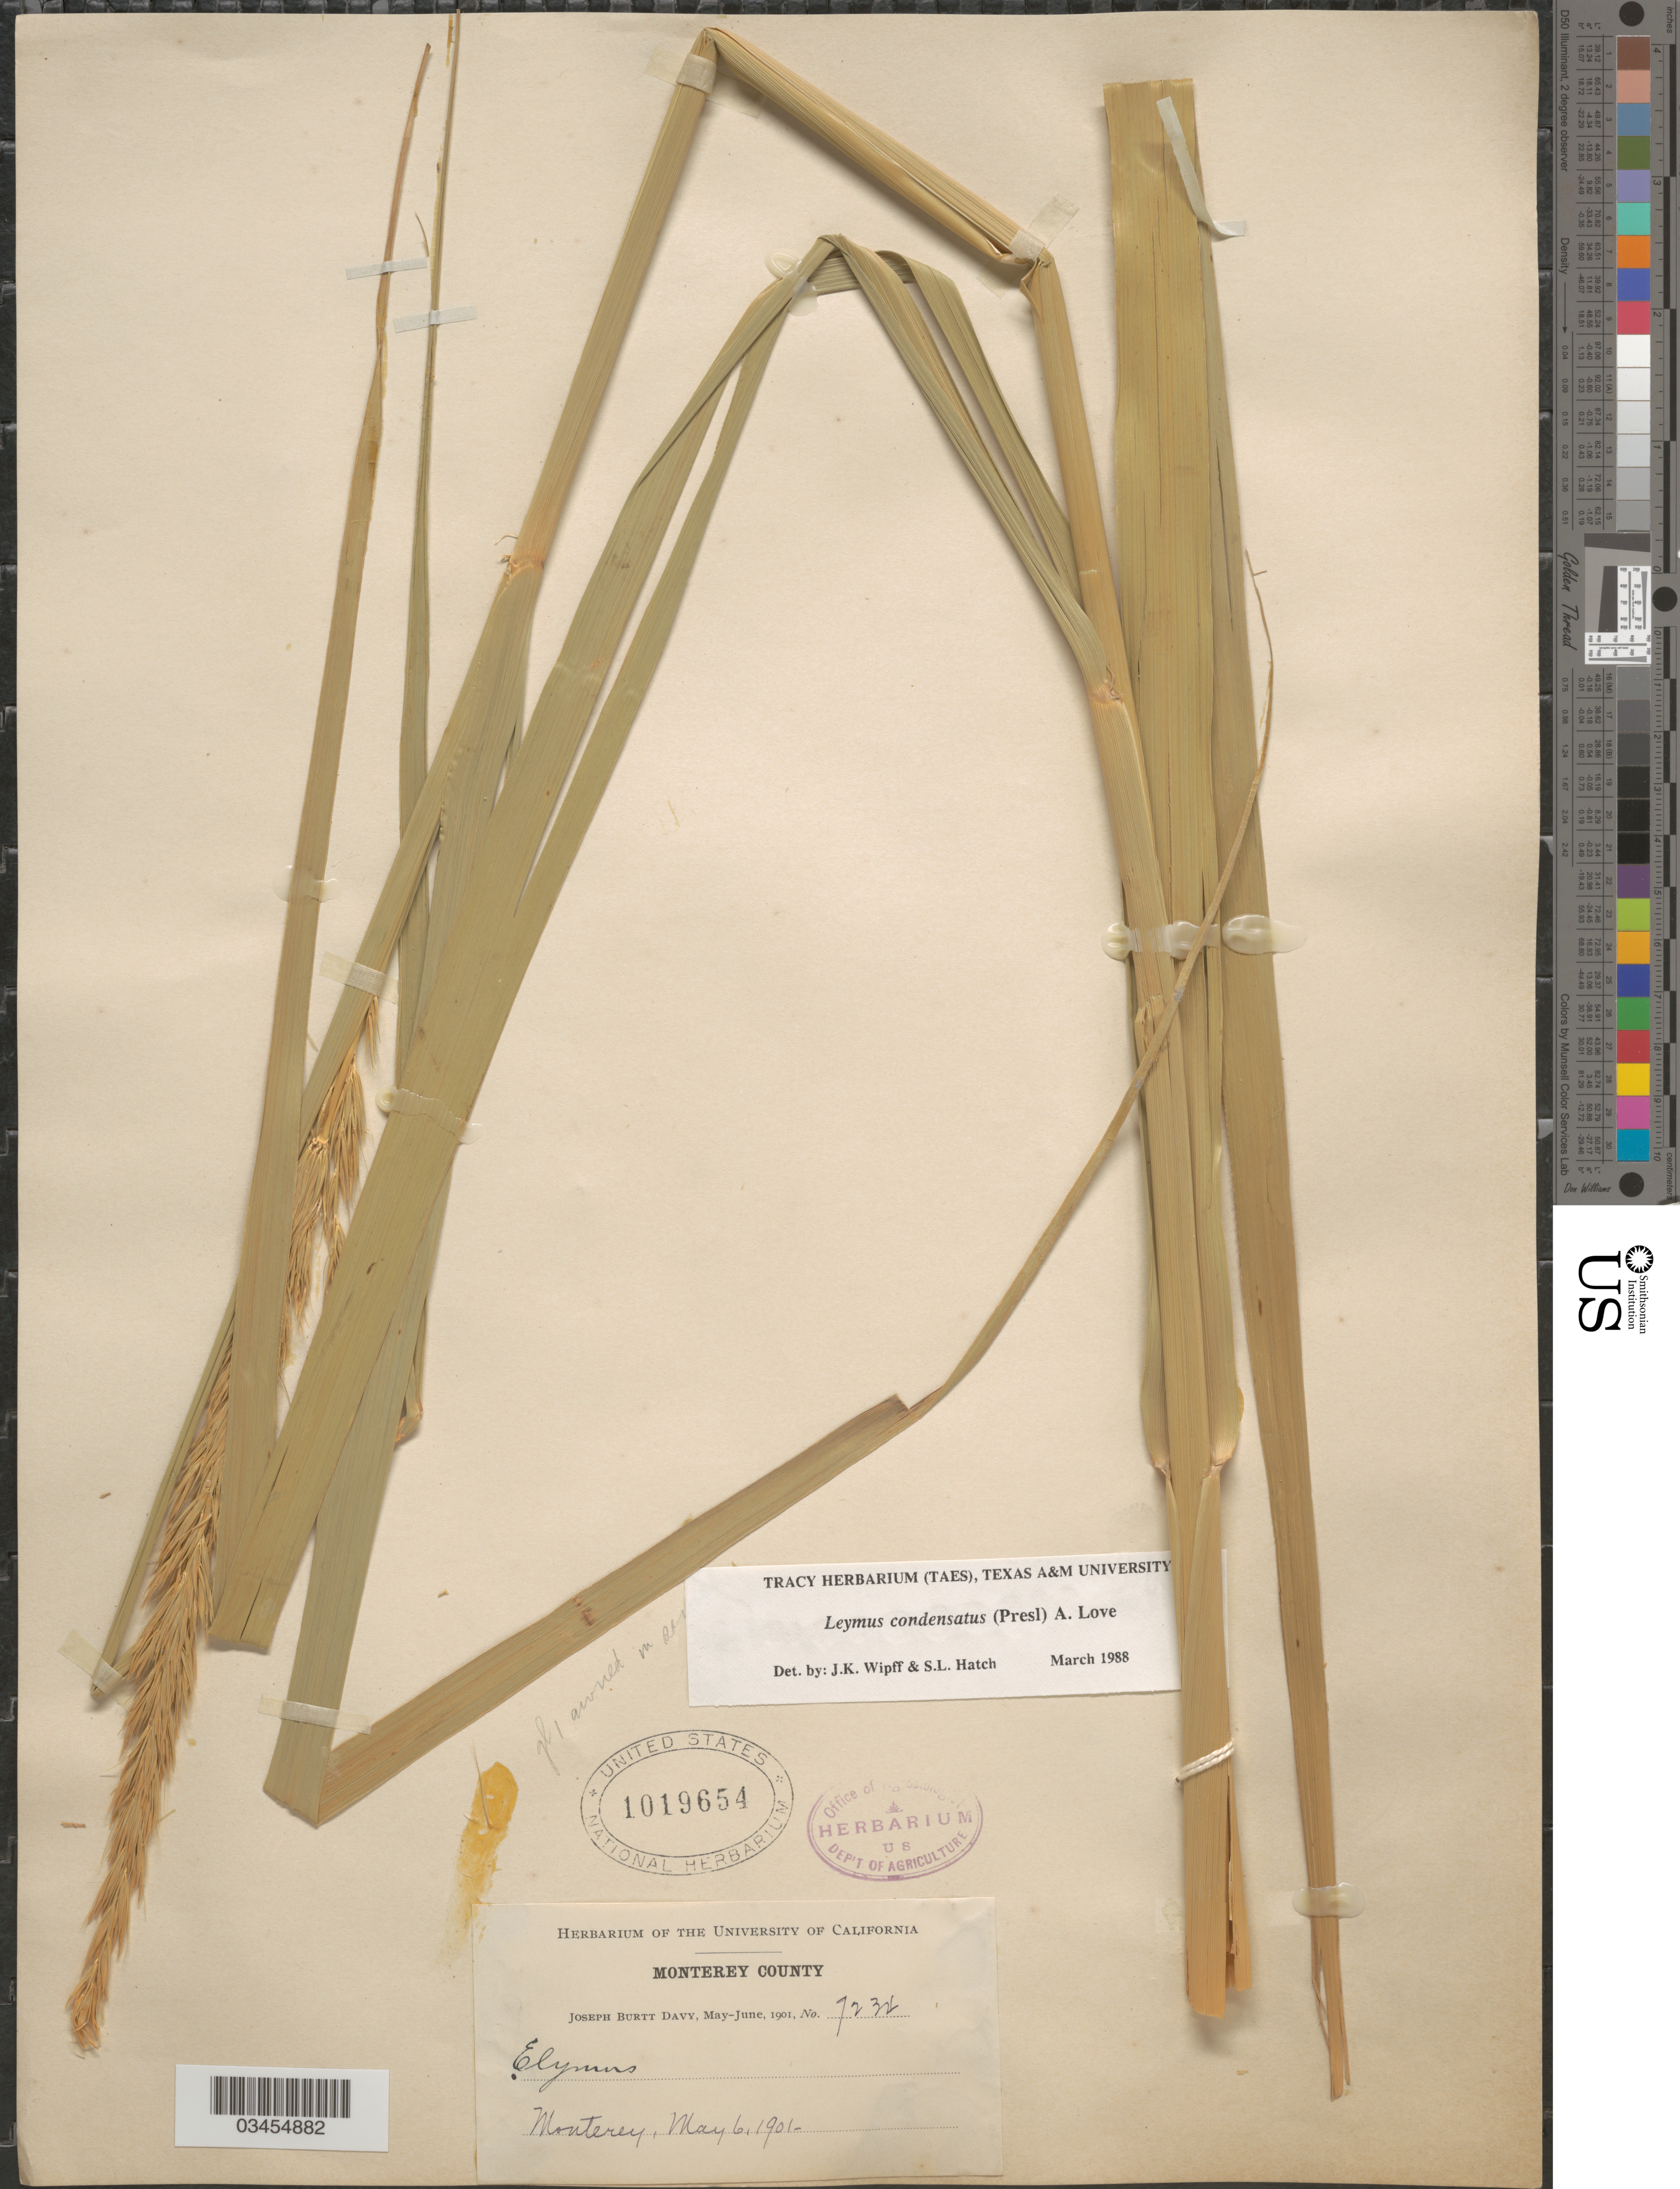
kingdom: Plantae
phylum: Tracheophyta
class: Liliopsida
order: Poales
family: Poaceae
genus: Leymus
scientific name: Leymus condensatus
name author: (J. Presl) Á. Löve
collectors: J. Burtt Davy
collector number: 7234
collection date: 1901-05-06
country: United States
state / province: California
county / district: Monterey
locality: Monterey County. Monterey.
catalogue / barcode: US 1019654